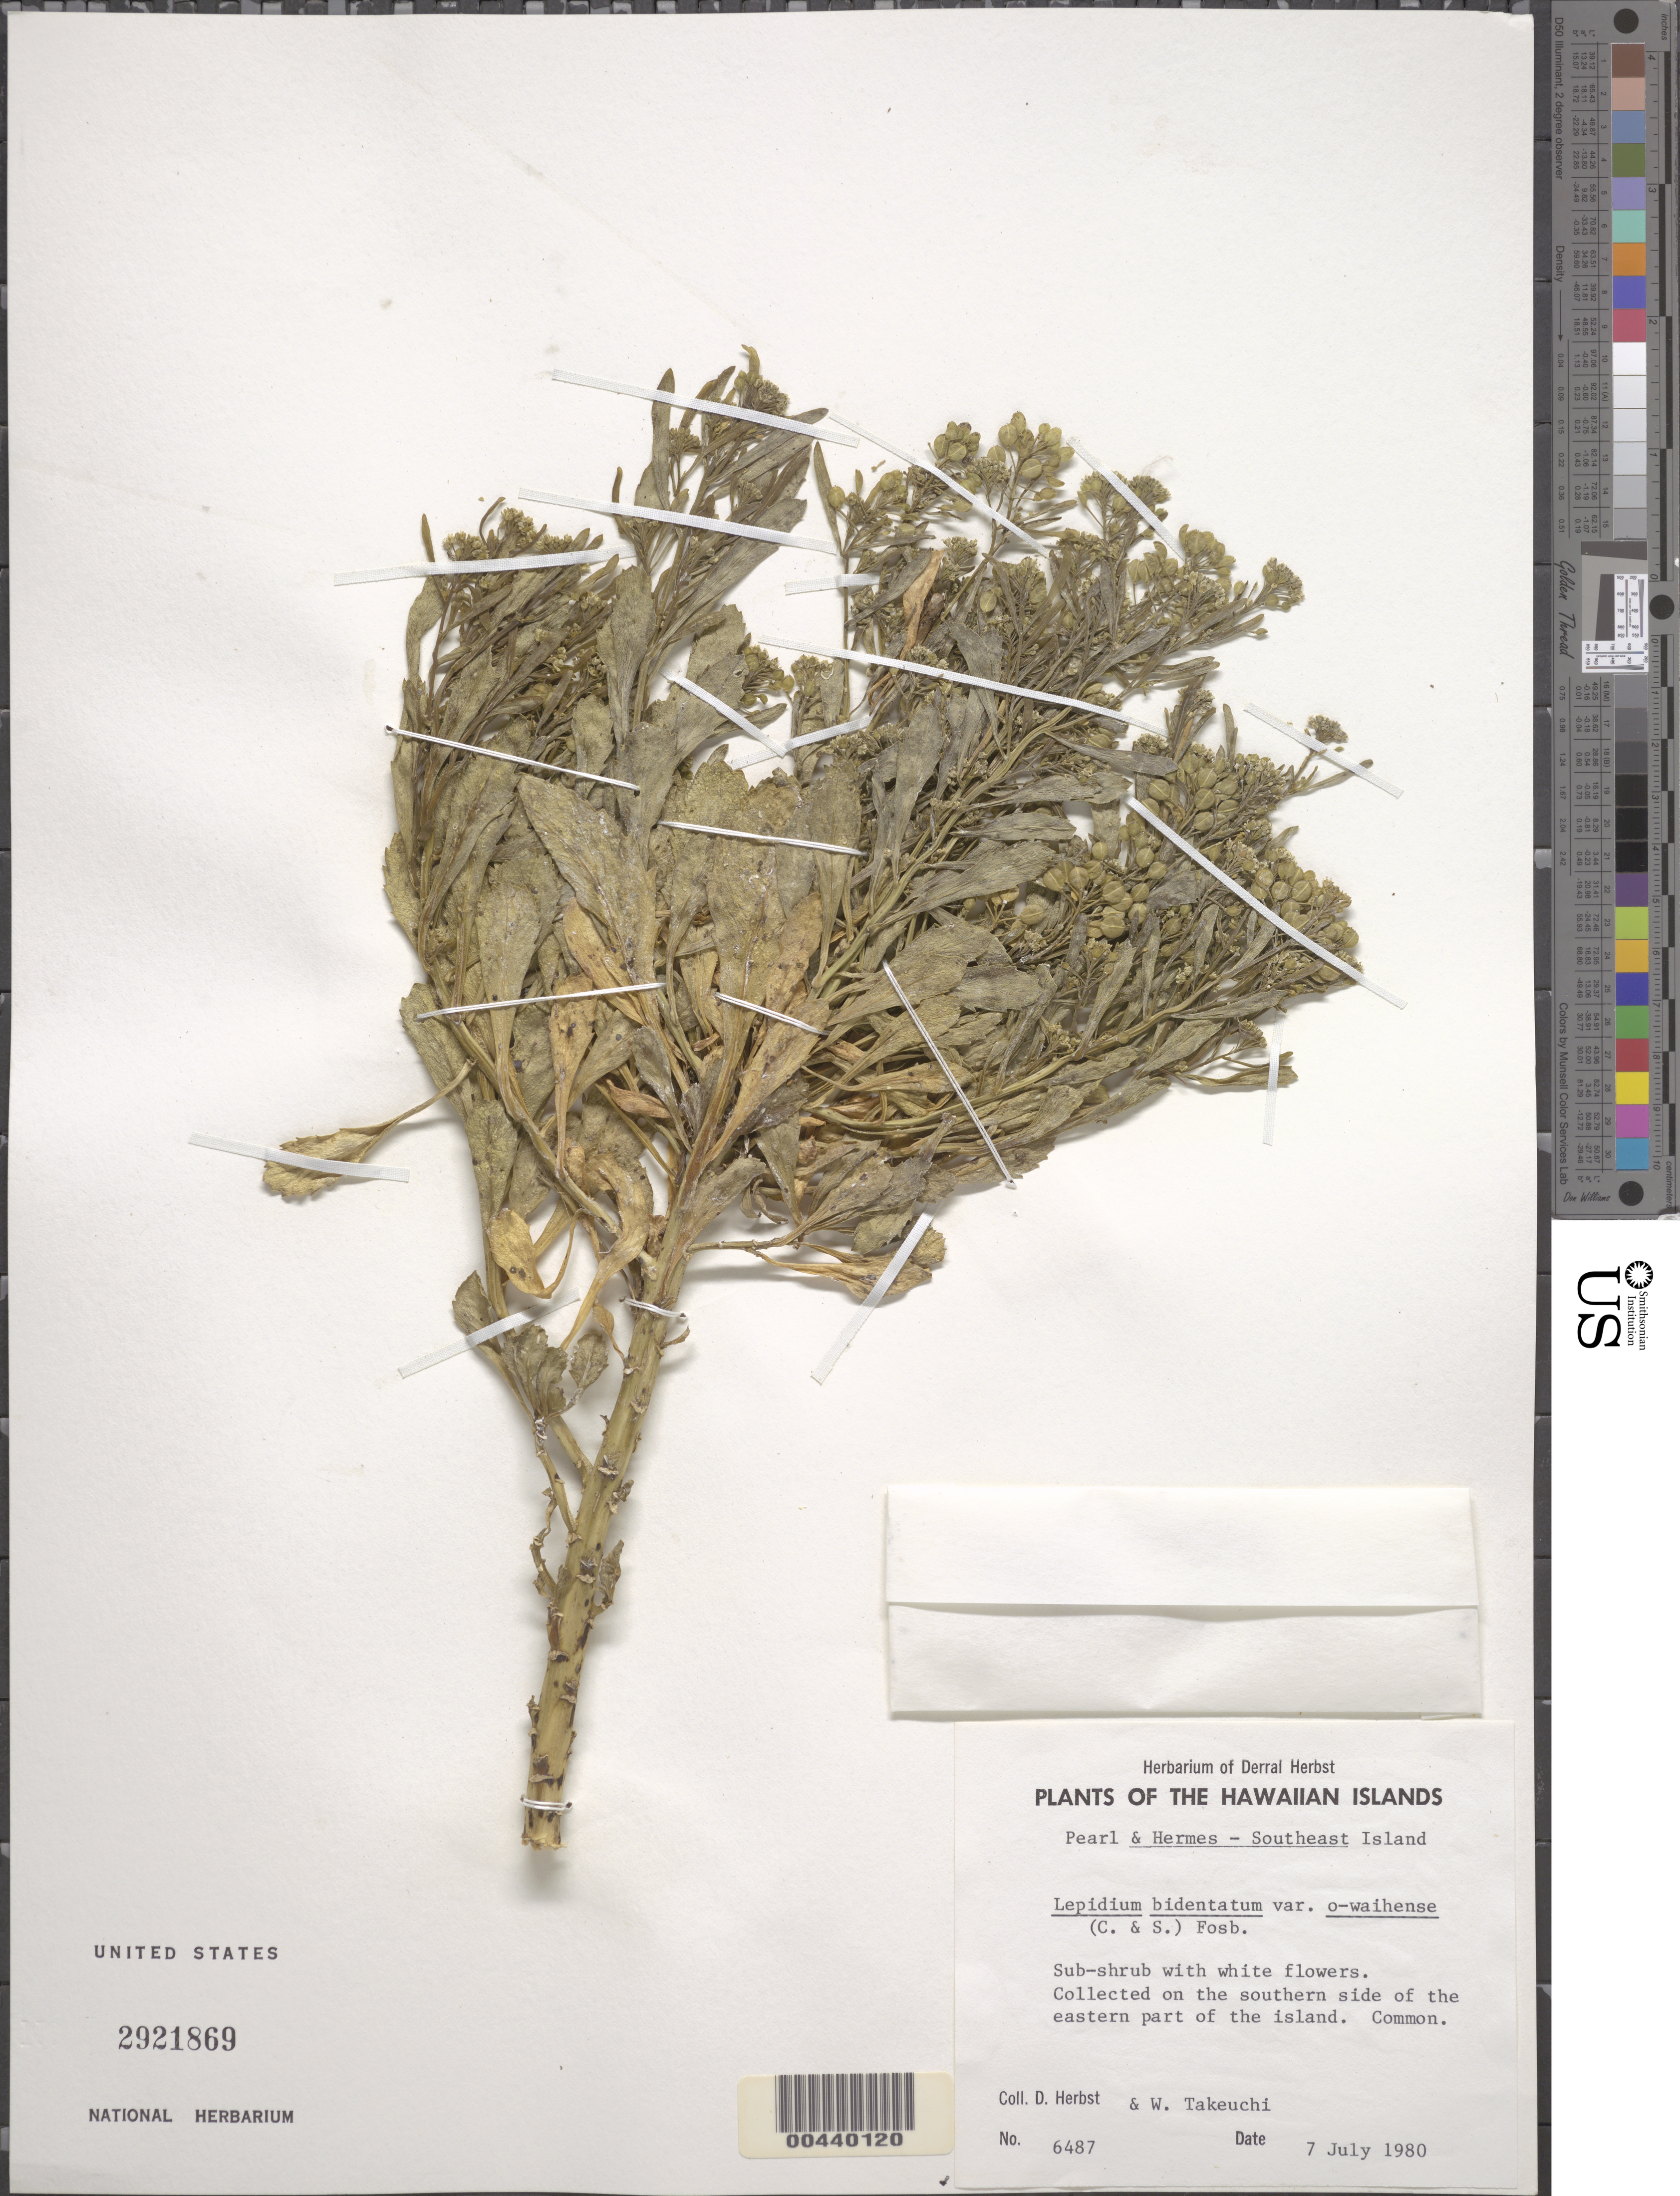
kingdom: Plantae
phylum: Tracheophyta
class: Magnoliopsida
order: Brassicales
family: Brassicaceae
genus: Lepidium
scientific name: Lepidium owaihiense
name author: Cham. & Schltdl.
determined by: Al-Shehbaz, I. A., (MO), Missouri Botanical Garden (UNITED STATES)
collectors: D. R. Herbst & W. N. Takeuchi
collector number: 6487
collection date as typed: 7 Jul 1980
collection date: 1980-07-07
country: United States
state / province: Hawaii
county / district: Honolulu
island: Pearl and Hermes Atoll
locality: Southeast Islet, southern side of the eastern part of the island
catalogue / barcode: US 2921869